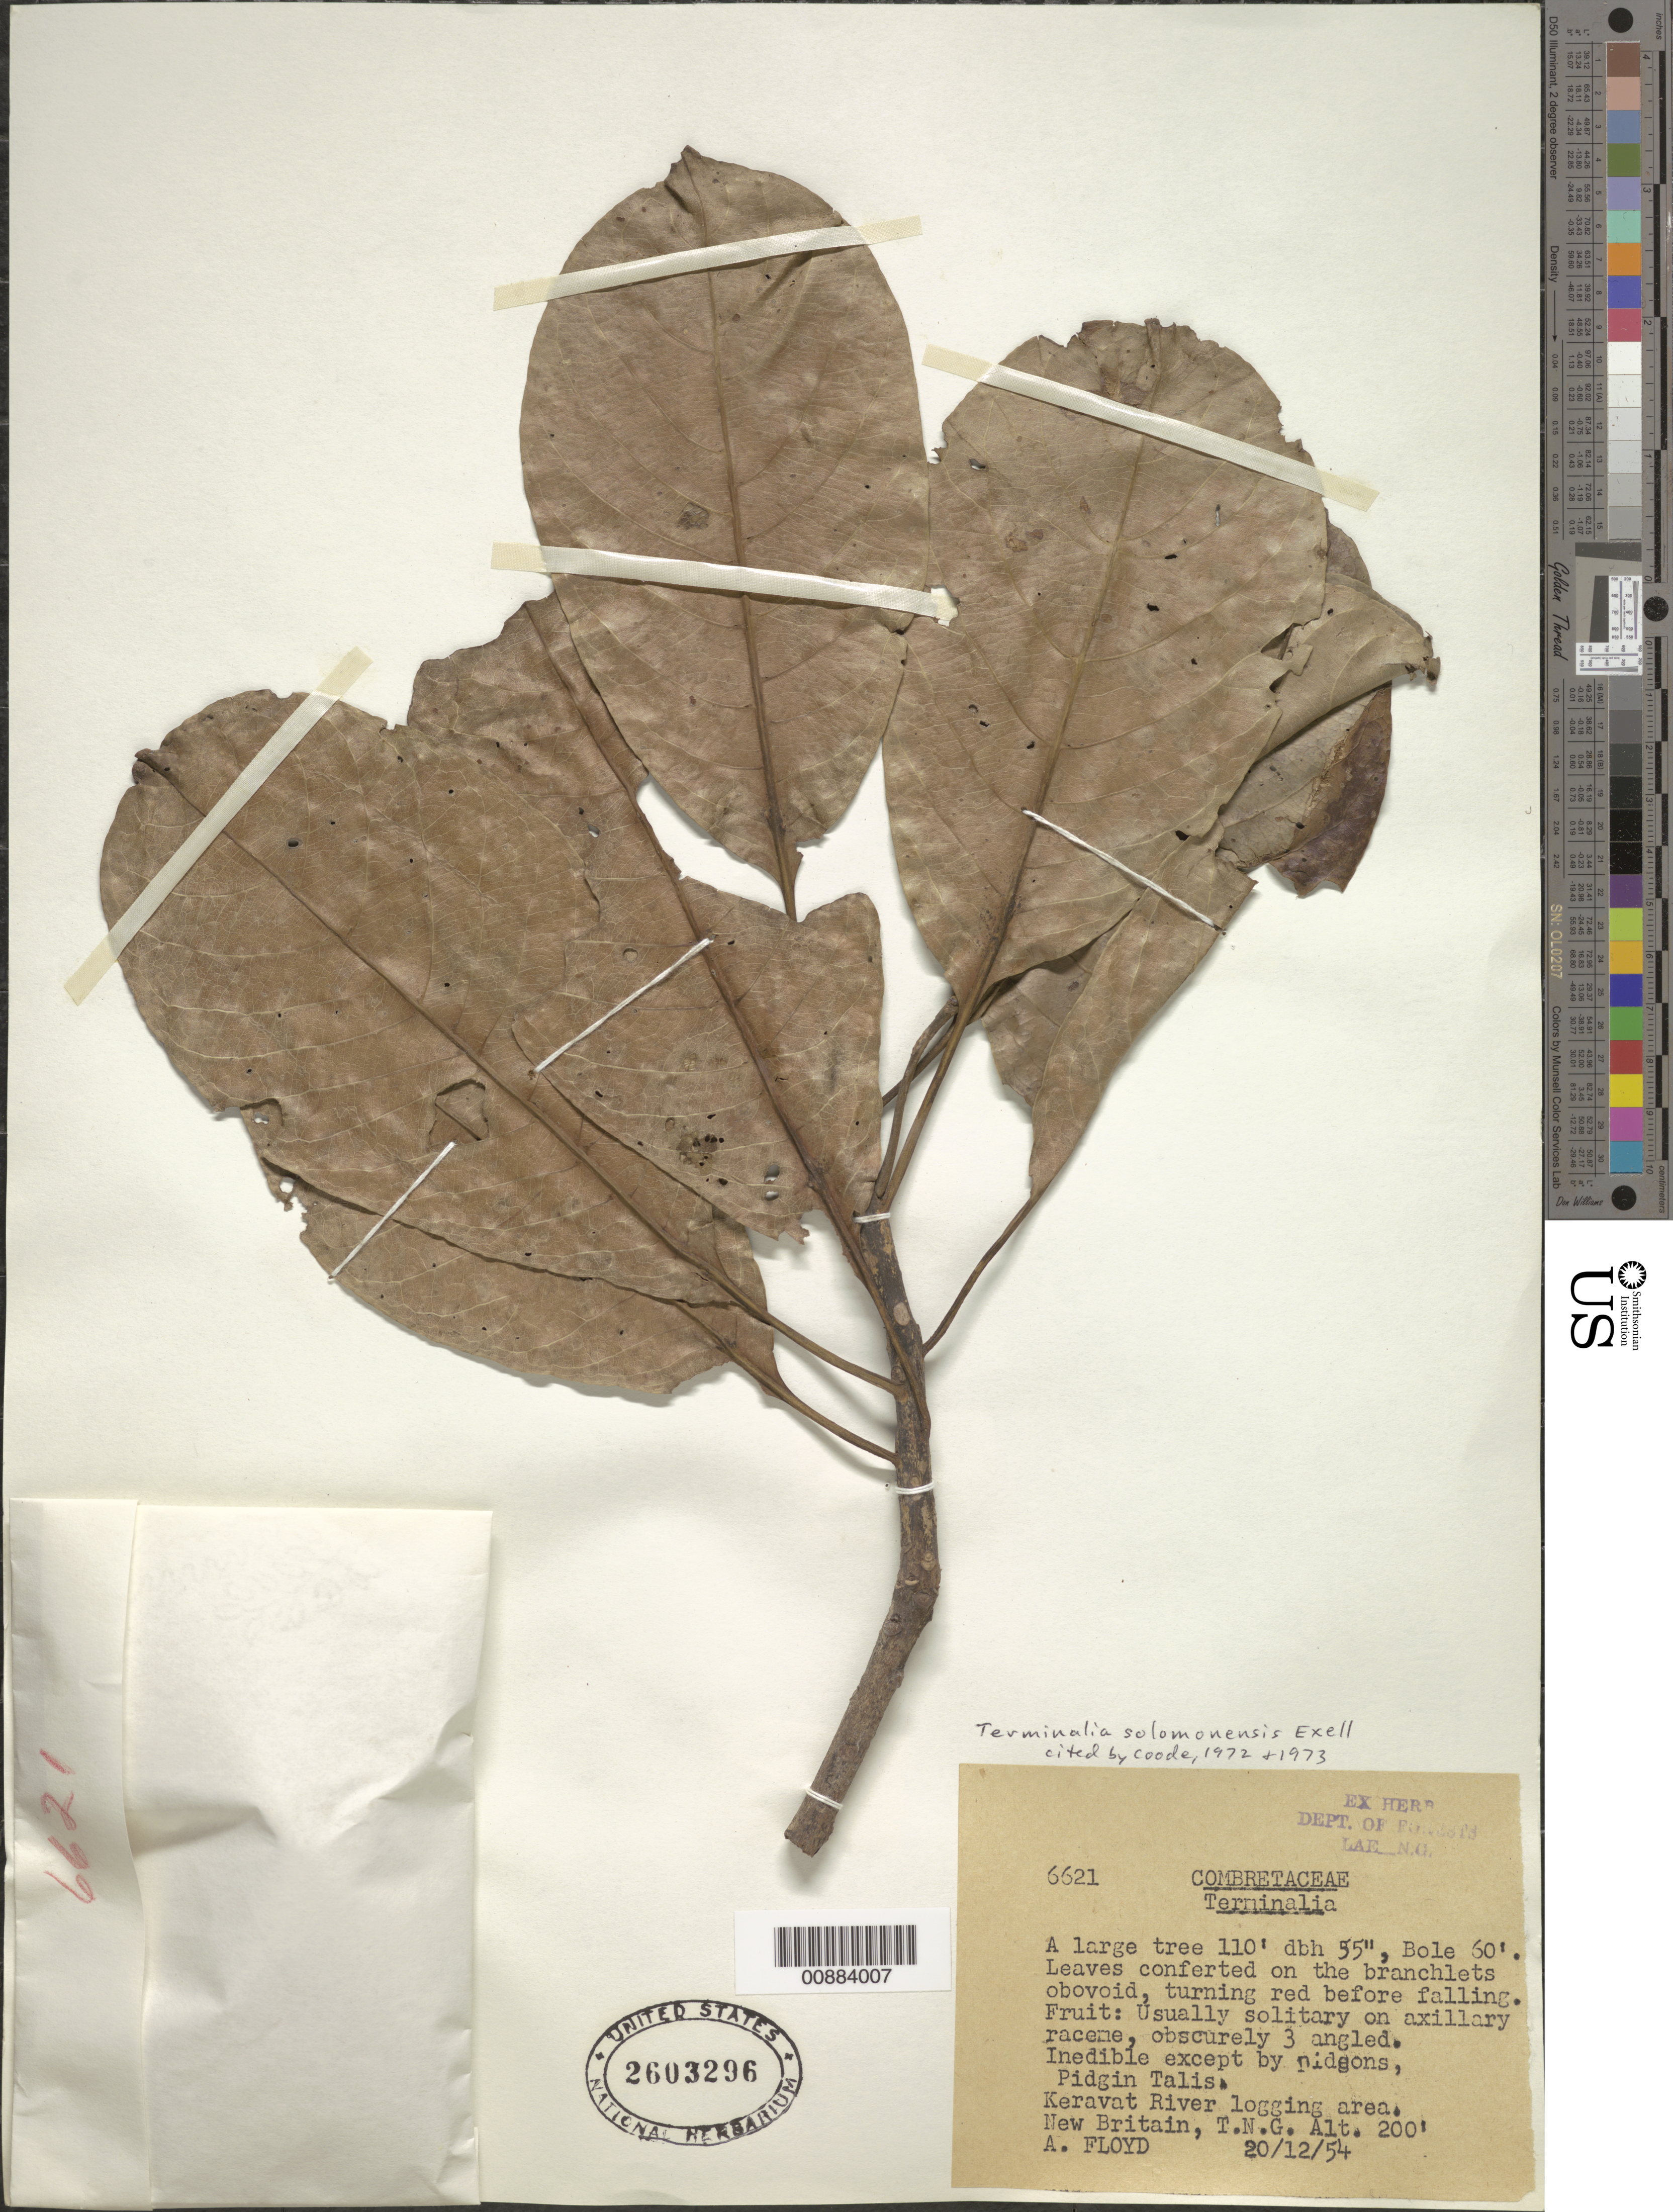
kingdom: Plantae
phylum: Tracheophyta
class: Magnoliopsida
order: Myrtales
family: Combretaceae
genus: Terminalia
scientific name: Terminalia solomonensis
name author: Exell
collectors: A. G. Floyd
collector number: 6621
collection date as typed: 20 Dec 1954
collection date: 1954-12-20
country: Papua New Guinea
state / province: East New Britain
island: New Britain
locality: Keravat River logging area, New Britain, T.N.G.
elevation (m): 61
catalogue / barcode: US 2603296